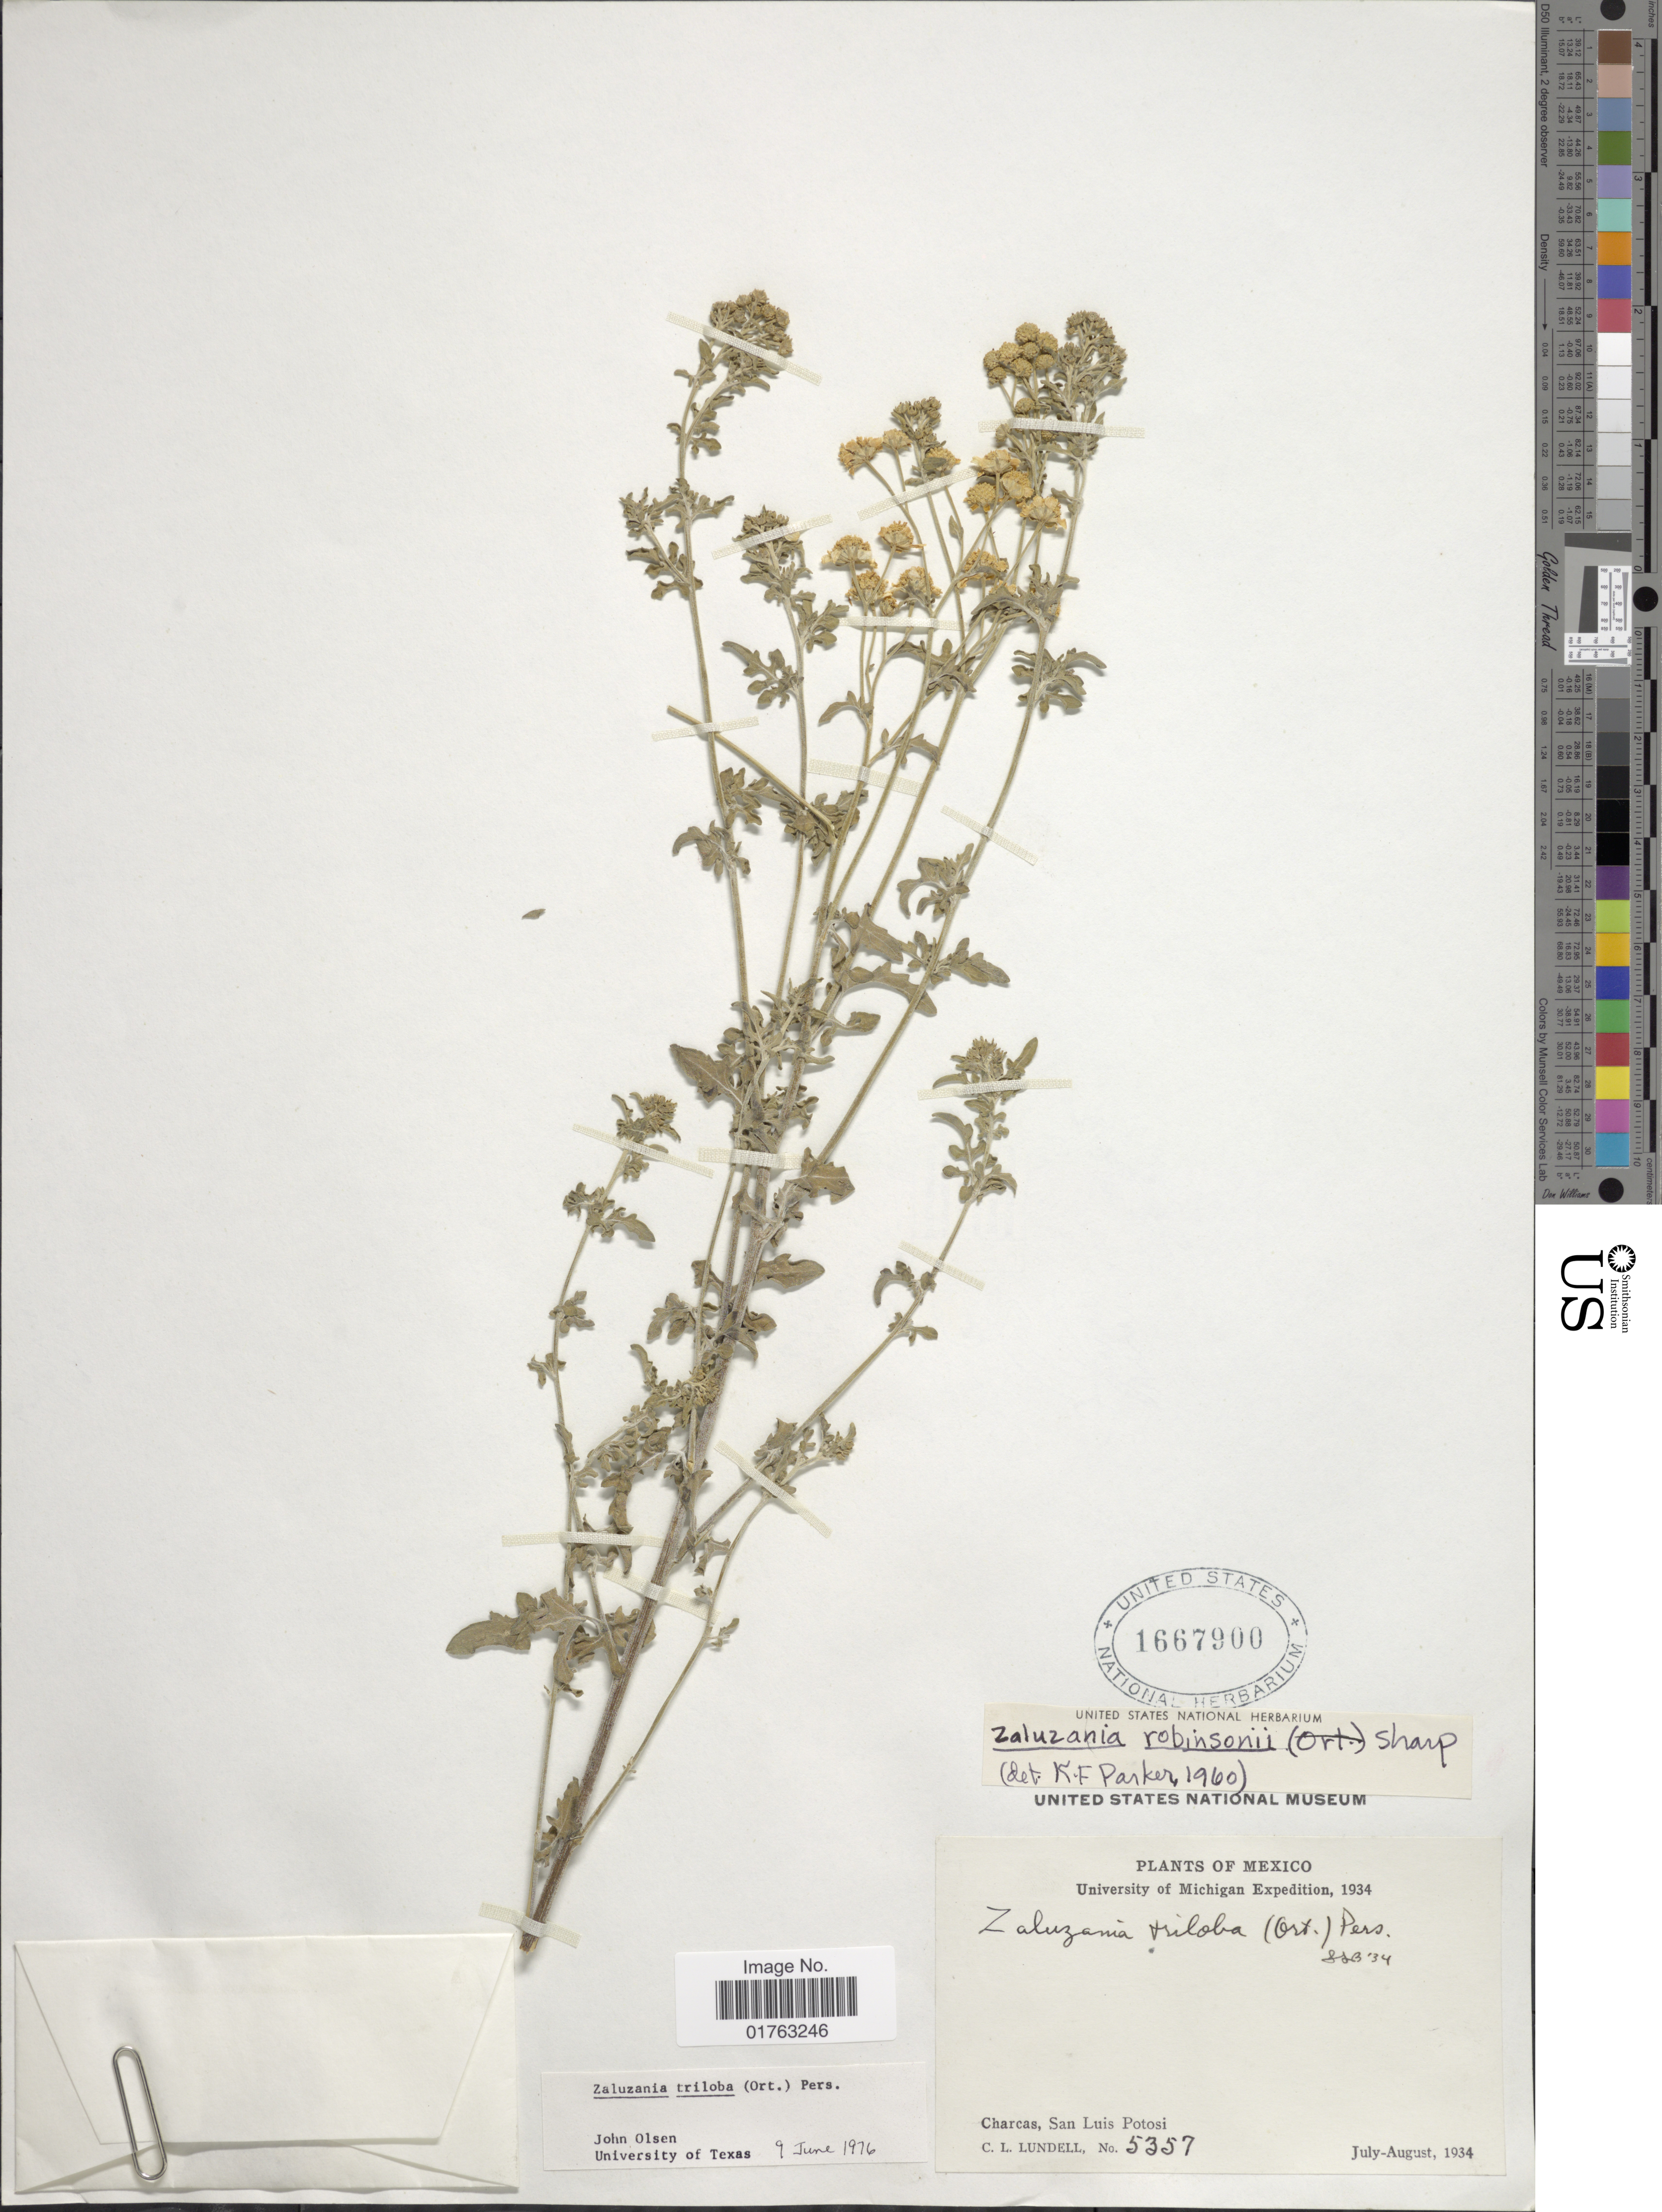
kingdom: Plantae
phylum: Tracheophyta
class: Magnoliopsida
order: Asterales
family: Asteraceae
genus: Zaluzania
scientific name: Zaluzania triloba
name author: (Ortega) Pers.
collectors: C. L. Lundell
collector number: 5357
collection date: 1934-07/1934-08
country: Mexico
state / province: San Luis Potosí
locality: Charcas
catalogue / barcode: US 1667900